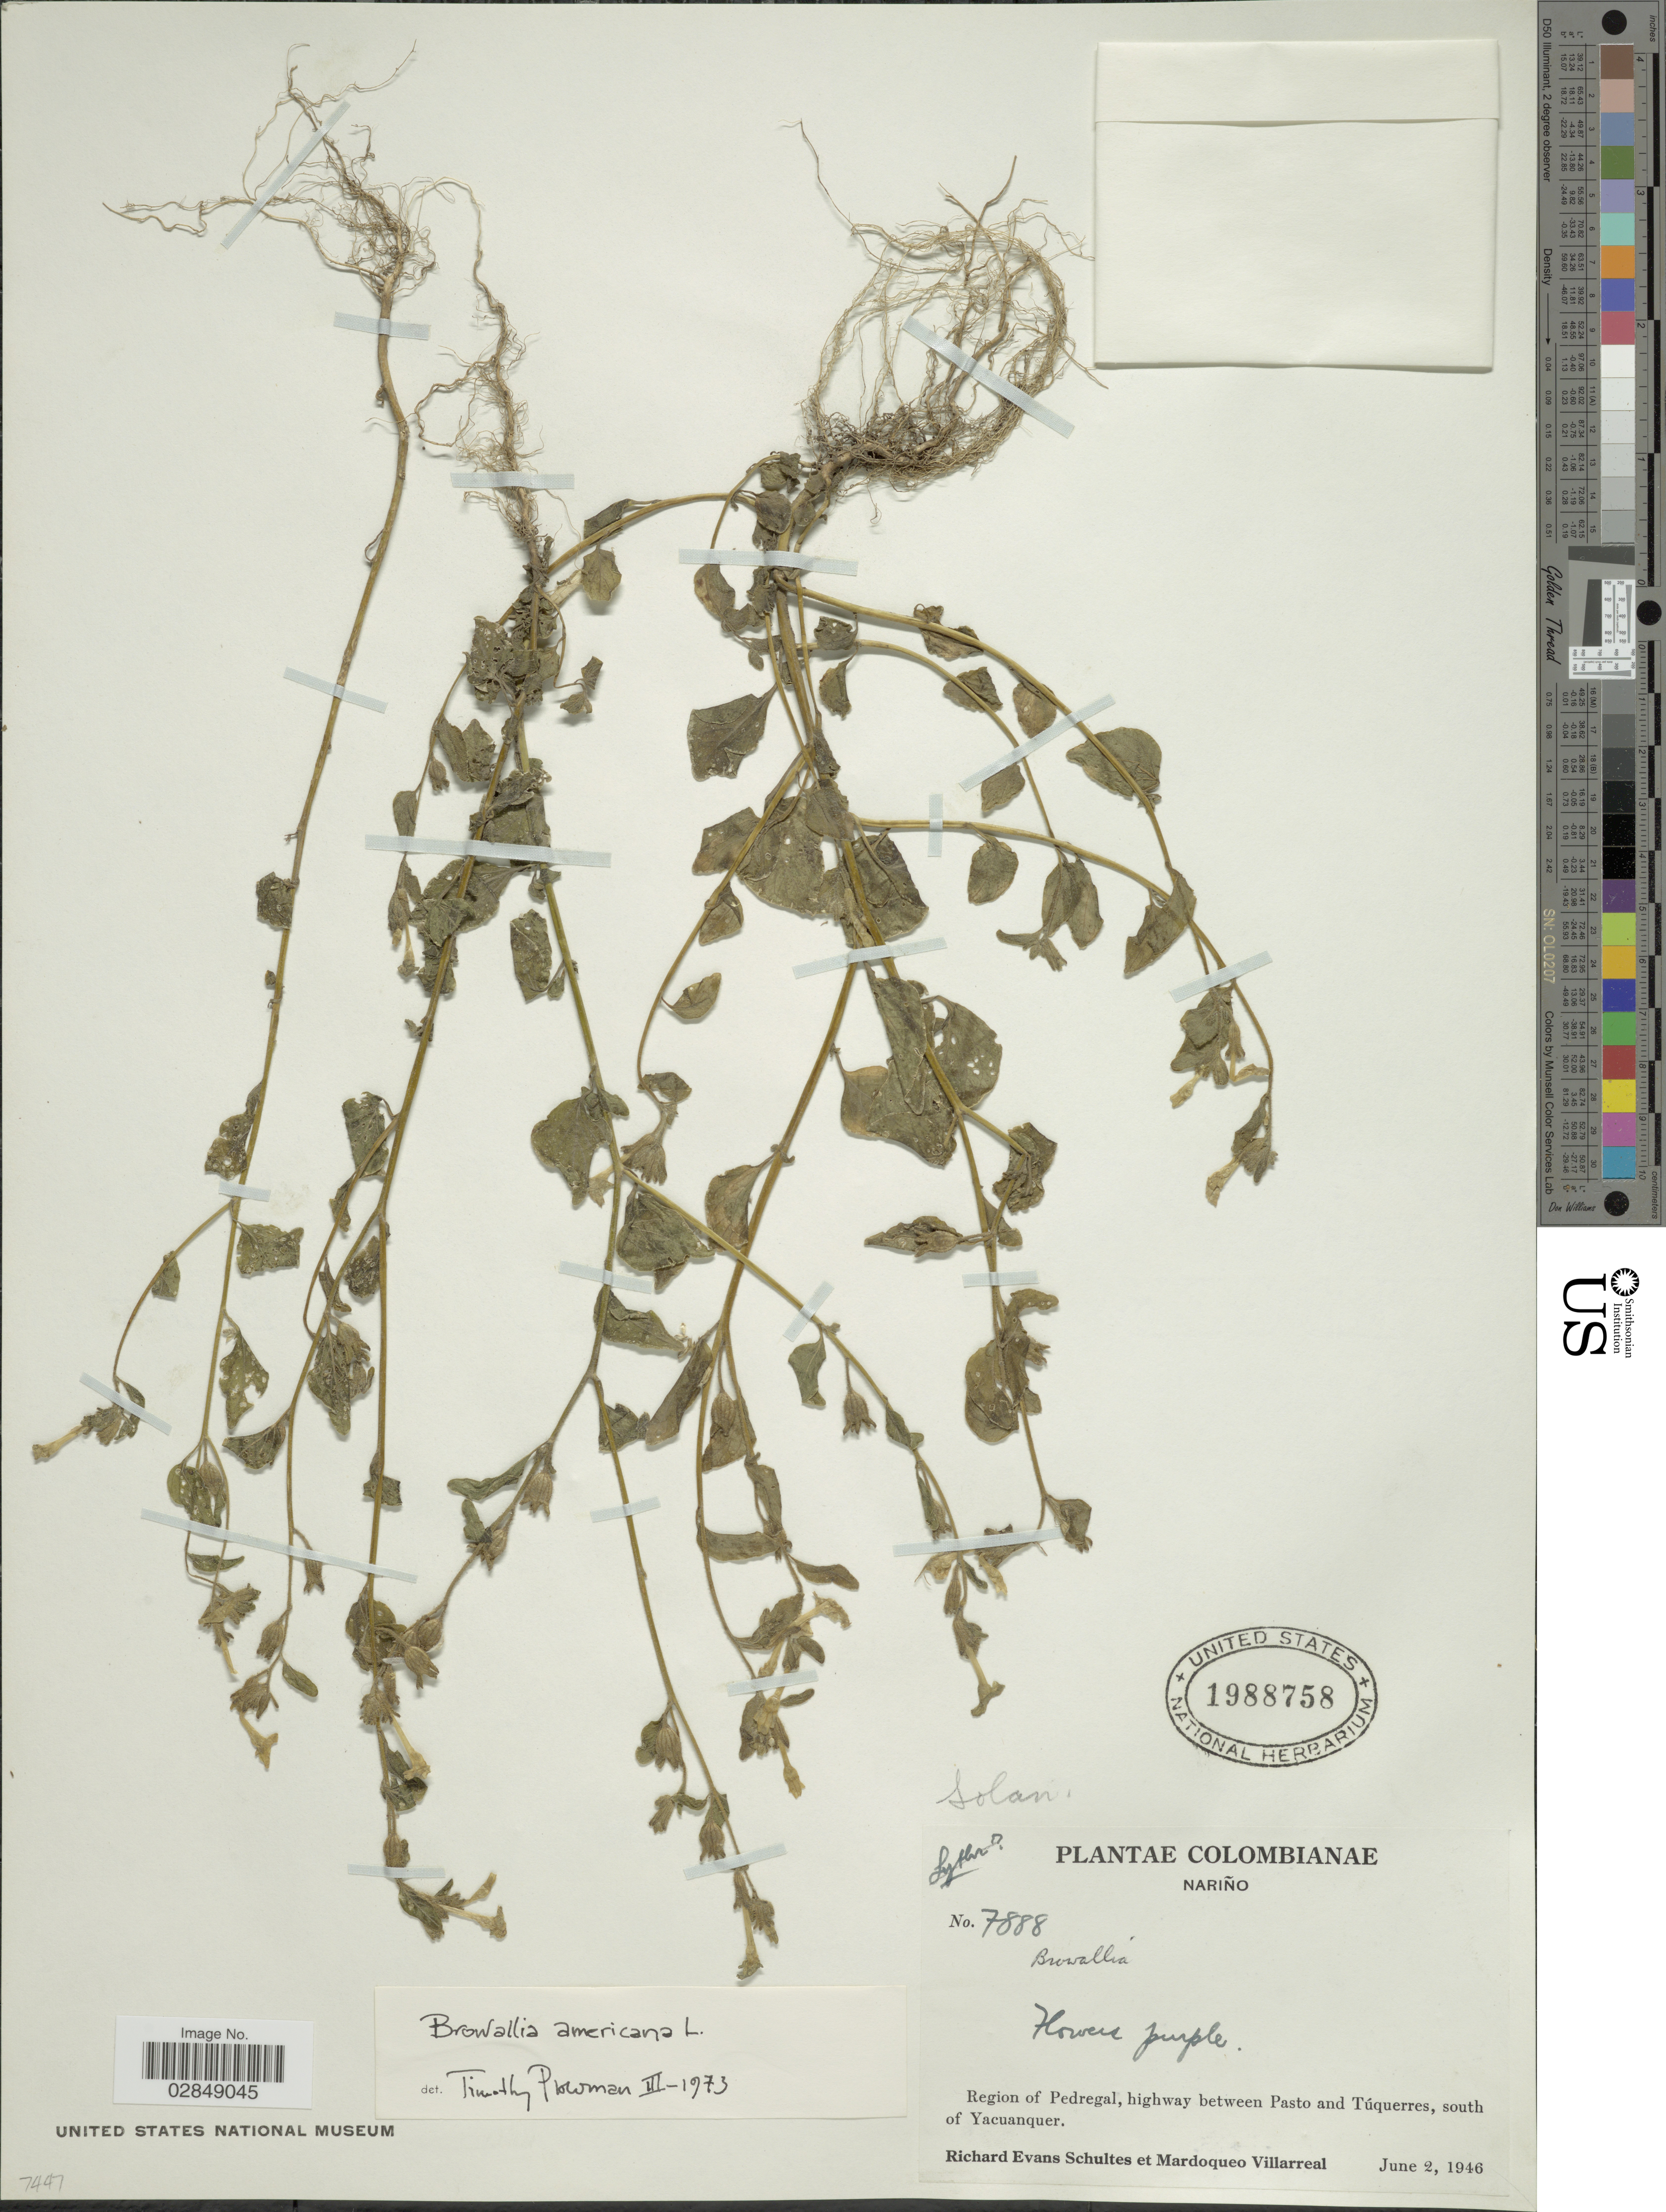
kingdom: Plantae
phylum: Tracheophyta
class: Magnoliopsida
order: Solanales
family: Solanaceae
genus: Browallia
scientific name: Browallia americana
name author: L.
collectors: R. E. Schultes & M. Villarreal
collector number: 7888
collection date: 1946-06-02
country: Colombia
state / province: Nariño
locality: Region of Pedregal, highway between Pasto and Túquerres, south of Yacuanquer.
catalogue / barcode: US 1988758